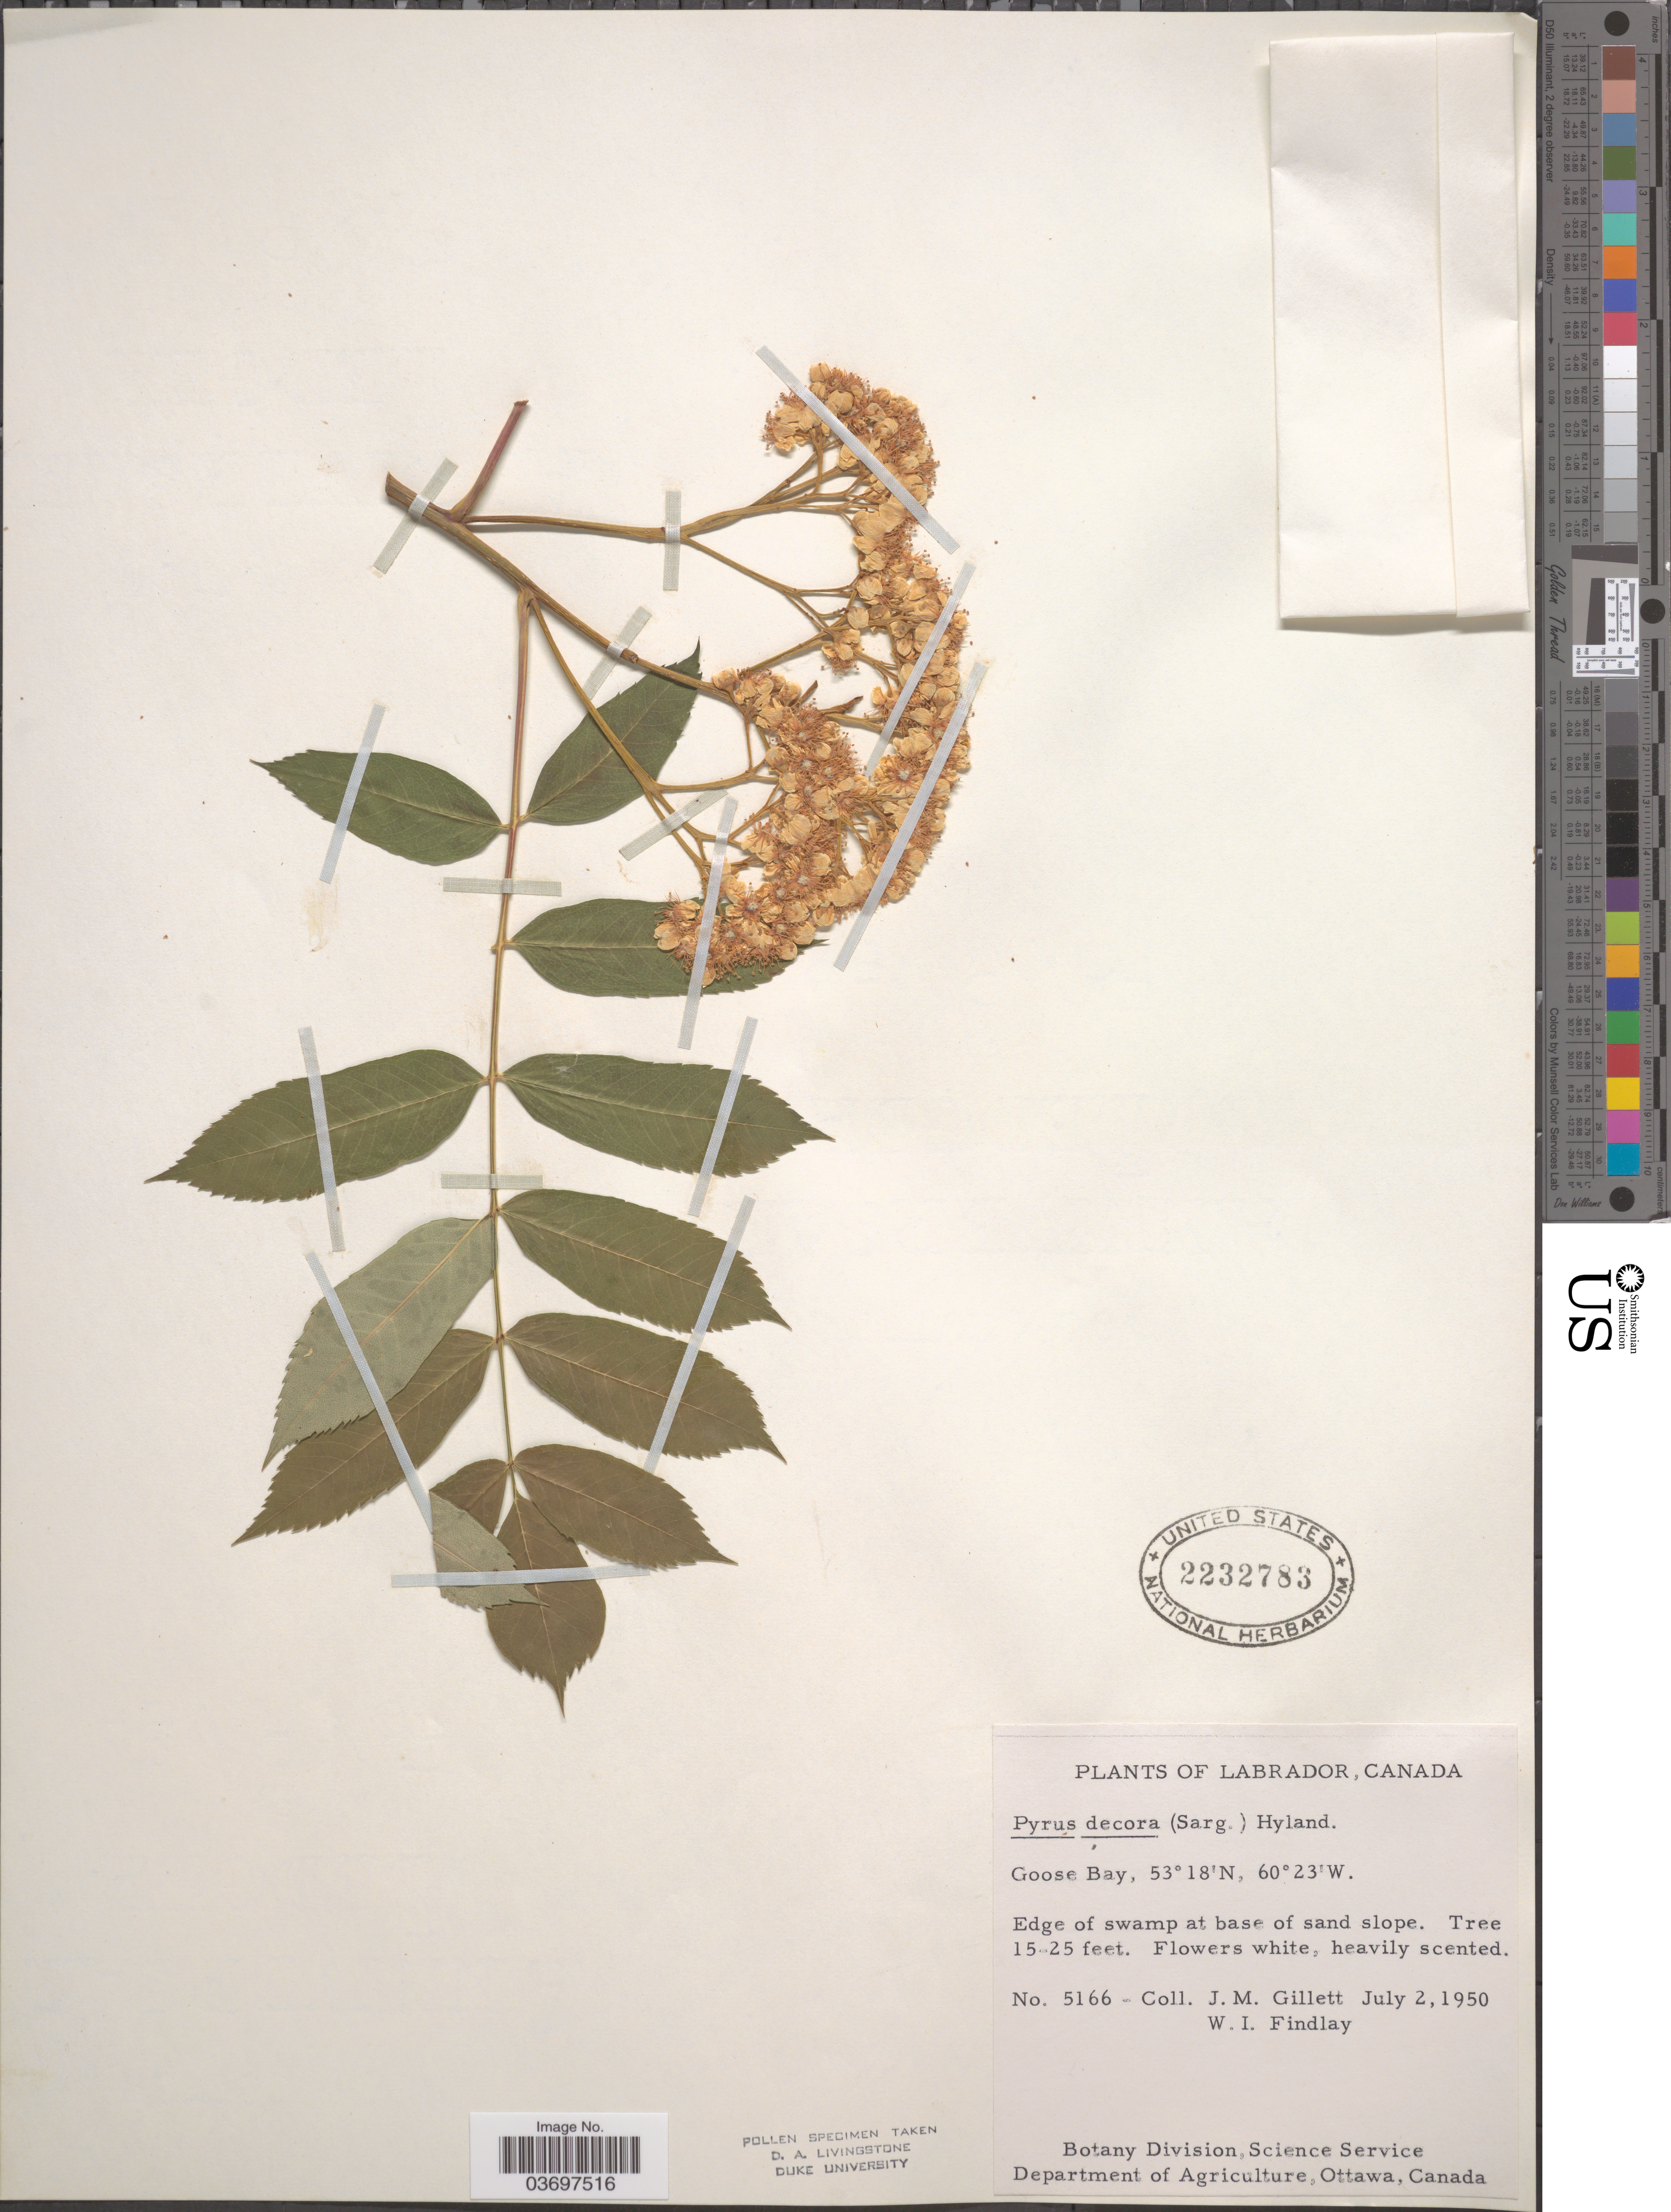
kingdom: Plantae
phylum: Tracheophyta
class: Magnoliopsida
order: Rosales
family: Rosaceae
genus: Sorbus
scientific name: Sorbus decora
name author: (Sarg.) C.K. Schneid.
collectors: J. M. Gillett & W. Findlay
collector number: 5166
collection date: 1950-07-02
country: Canada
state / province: Newfoundland and Labrador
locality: Labrador. Goose Bay.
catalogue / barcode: US 2232783